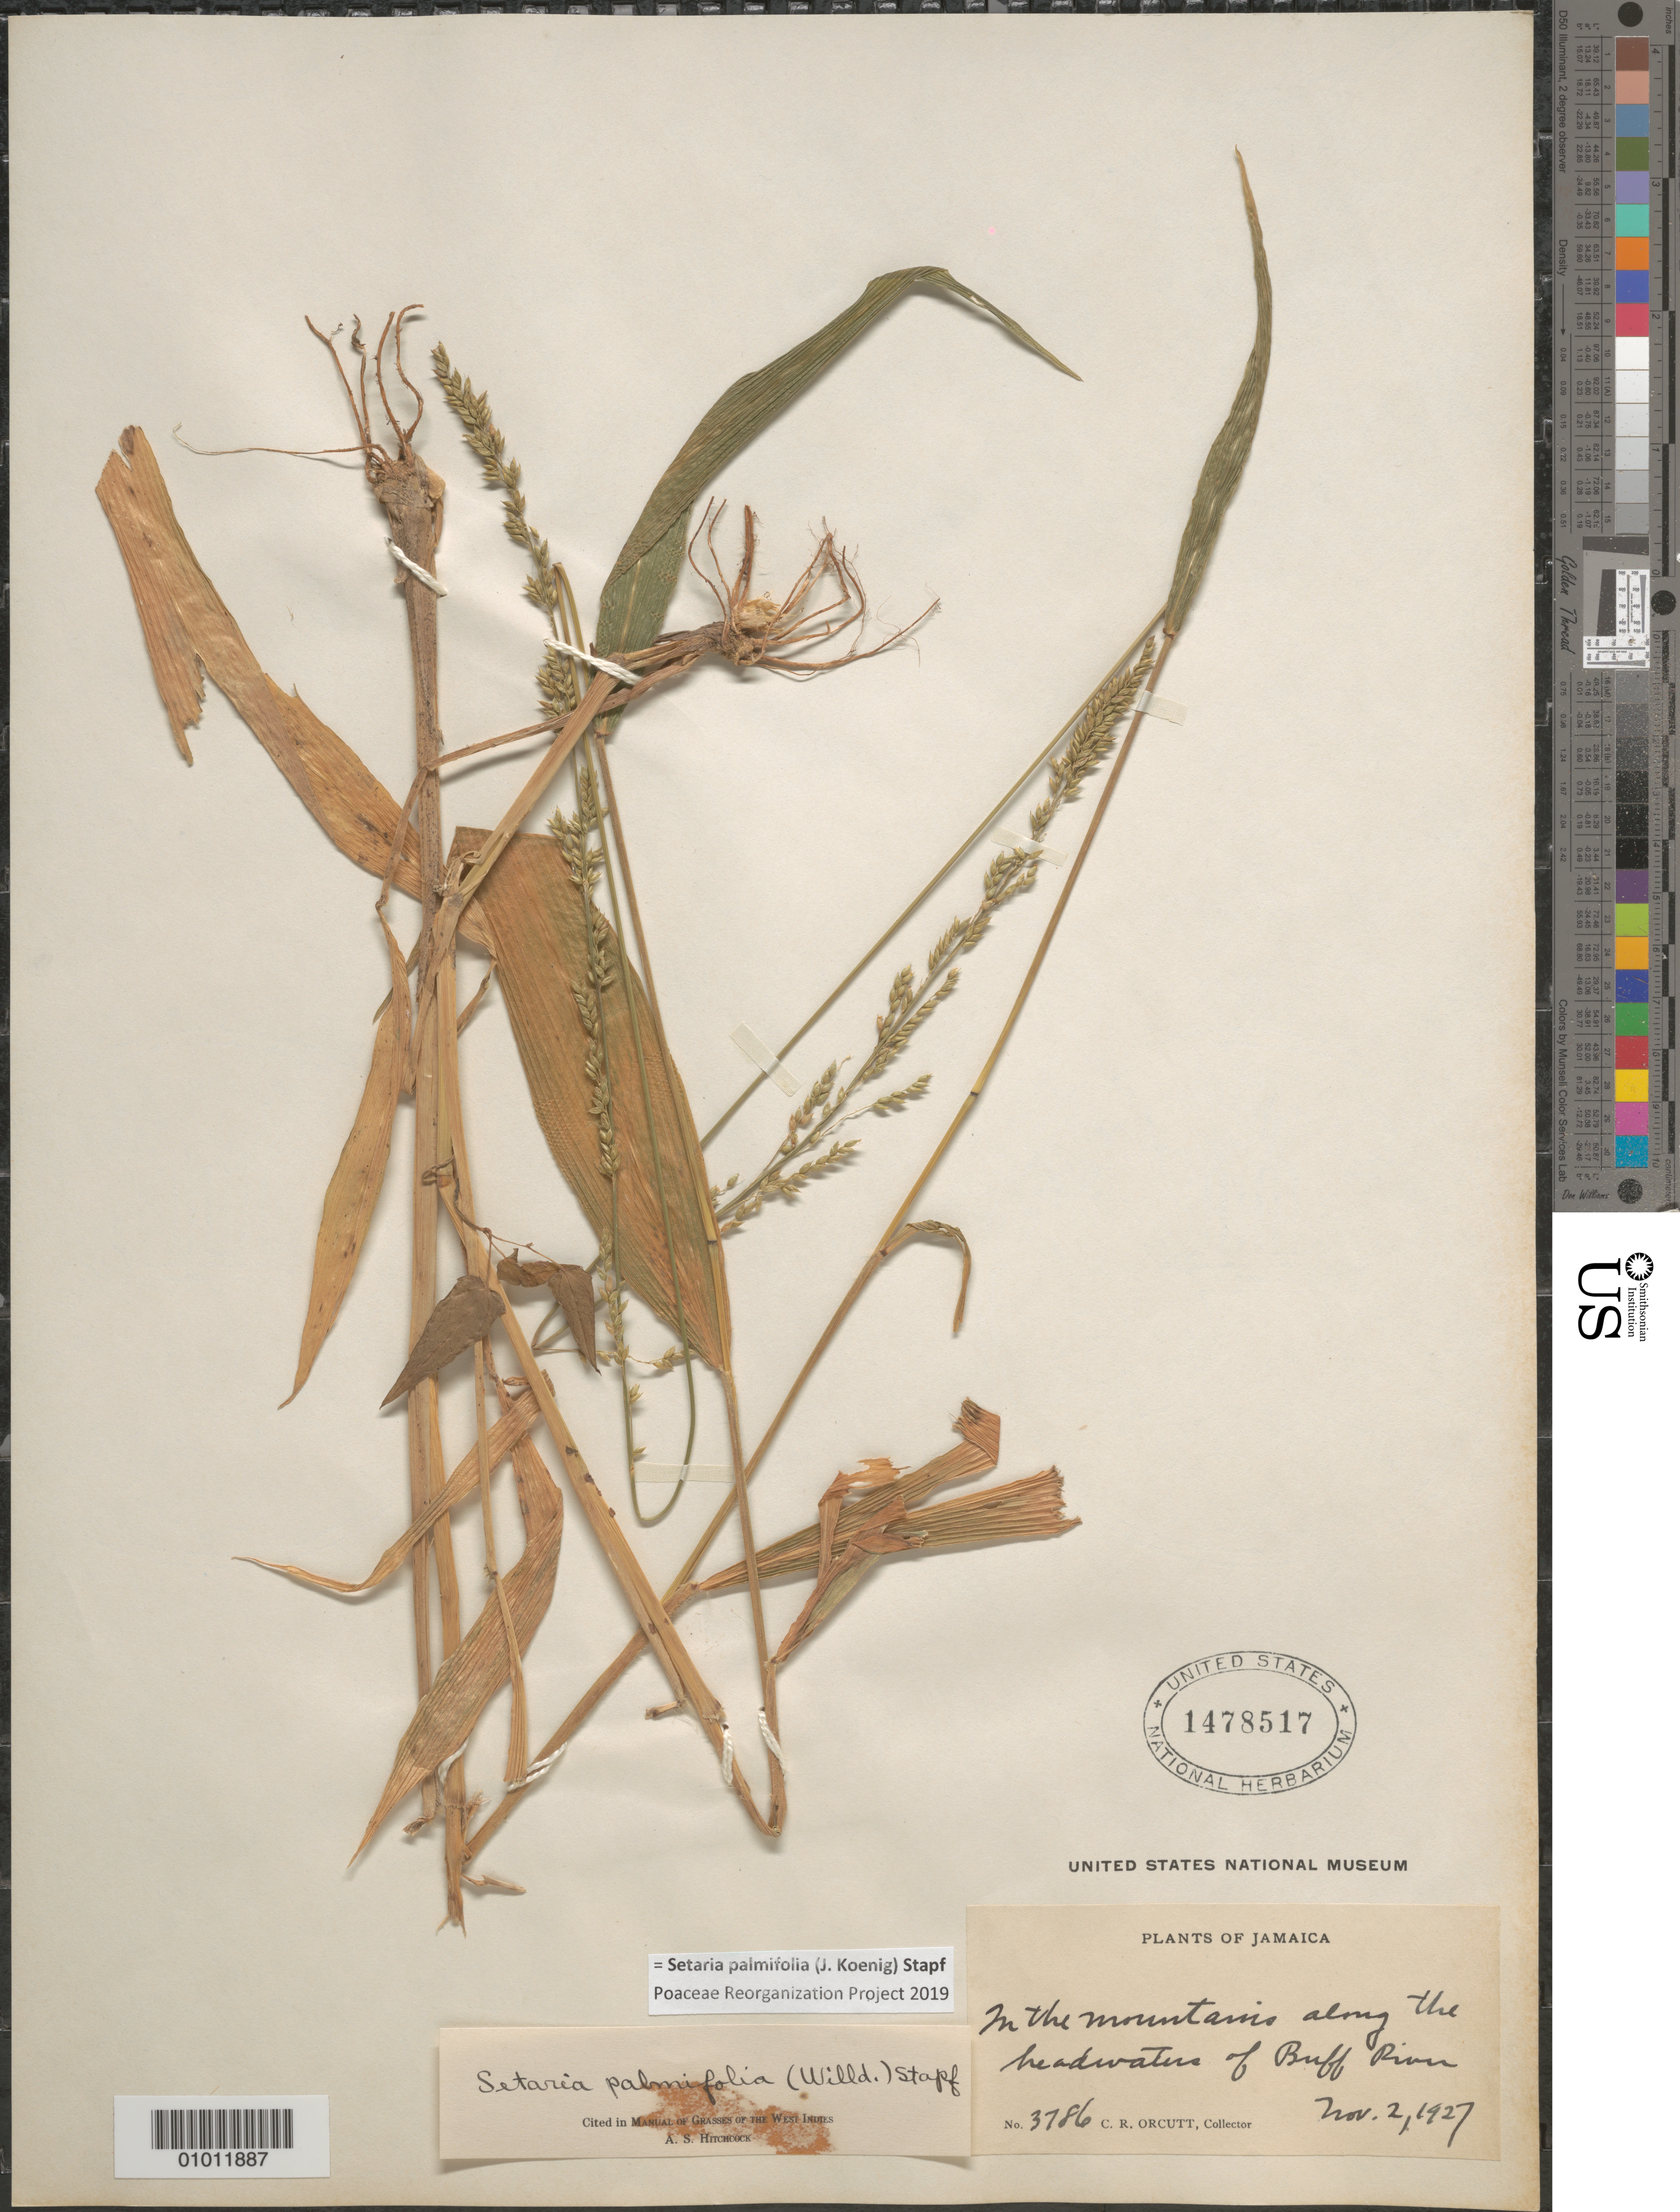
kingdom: Plantae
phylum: Tracheophyta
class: Liliopsida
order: Poales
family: Poaceae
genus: Setaria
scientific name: Setaria palmifolia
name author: (J. Koenig) Stapf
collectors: C. R. Orcutt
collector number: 3786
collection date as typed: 02 Nov 1927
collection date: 1927-11-02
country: Jamaica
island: Jamaica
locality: Along the headwaters of Buff River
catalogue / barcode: US 1478517